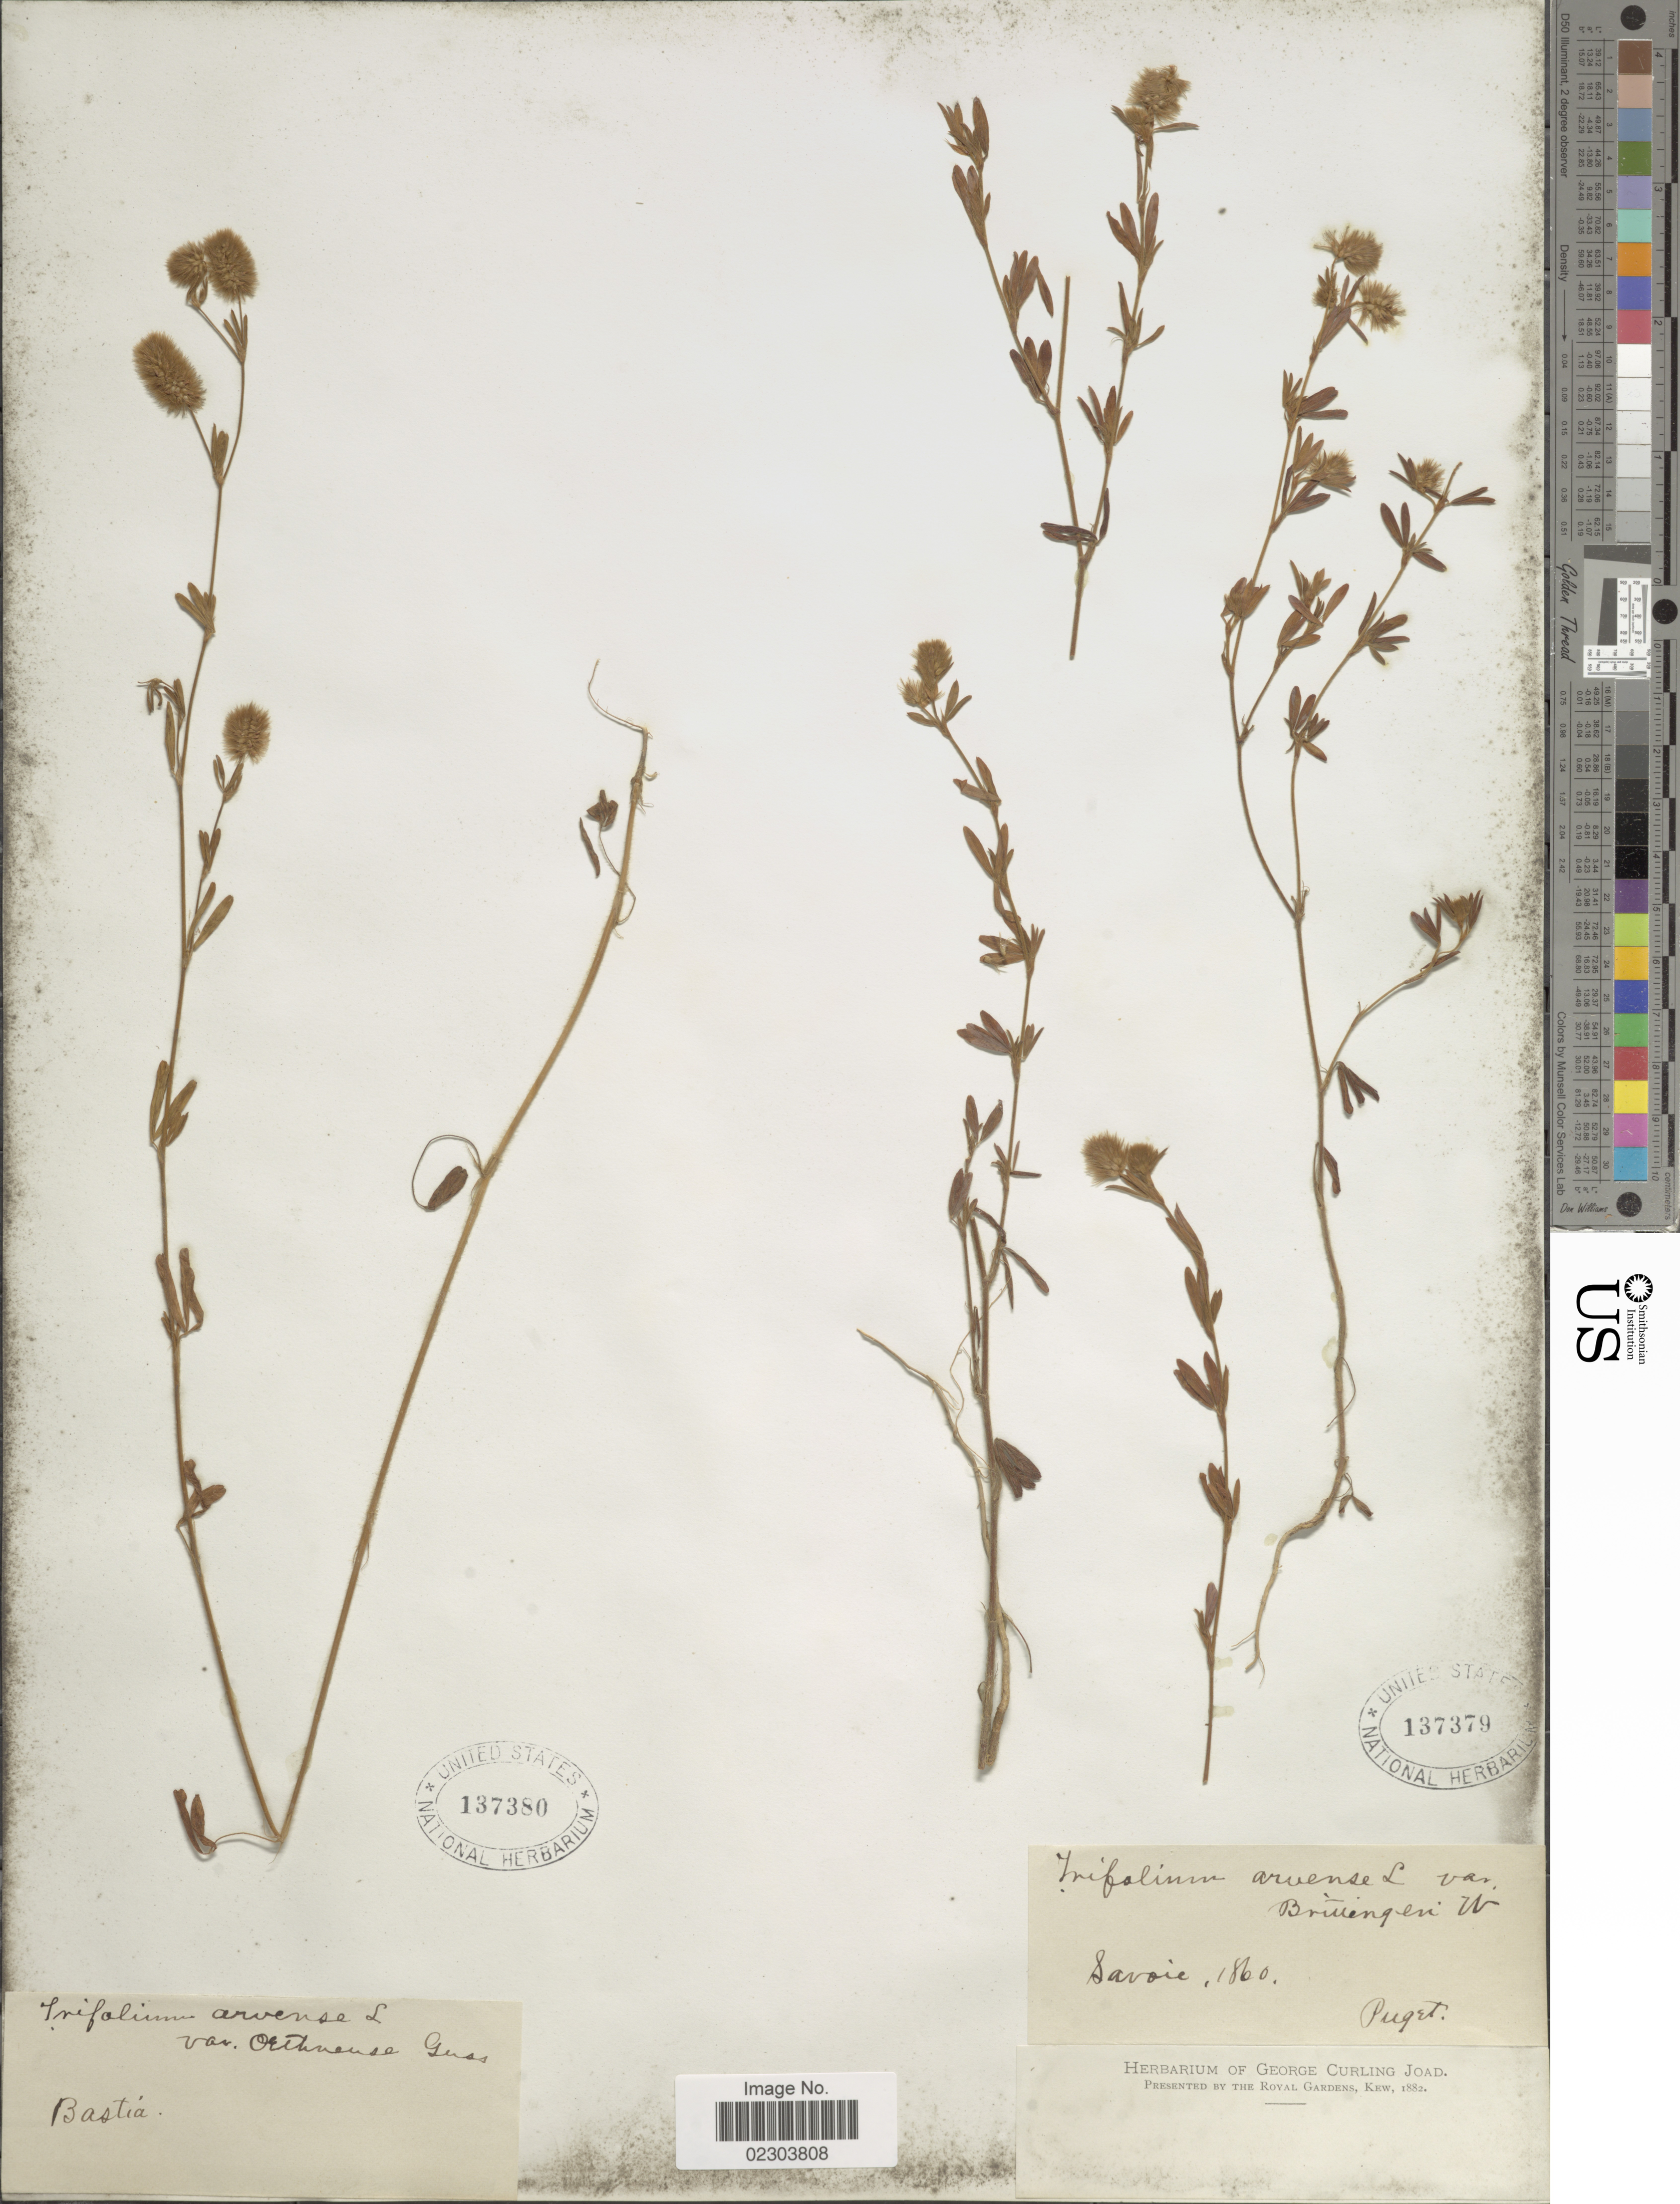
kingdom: Plantae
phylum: Tracheophyta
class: Magnoliopsida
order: Fabales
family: Fabaceae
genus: Trifolium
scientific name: Trifolium arvense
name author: L.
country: France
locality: Bastia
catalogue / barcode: US 137380-2